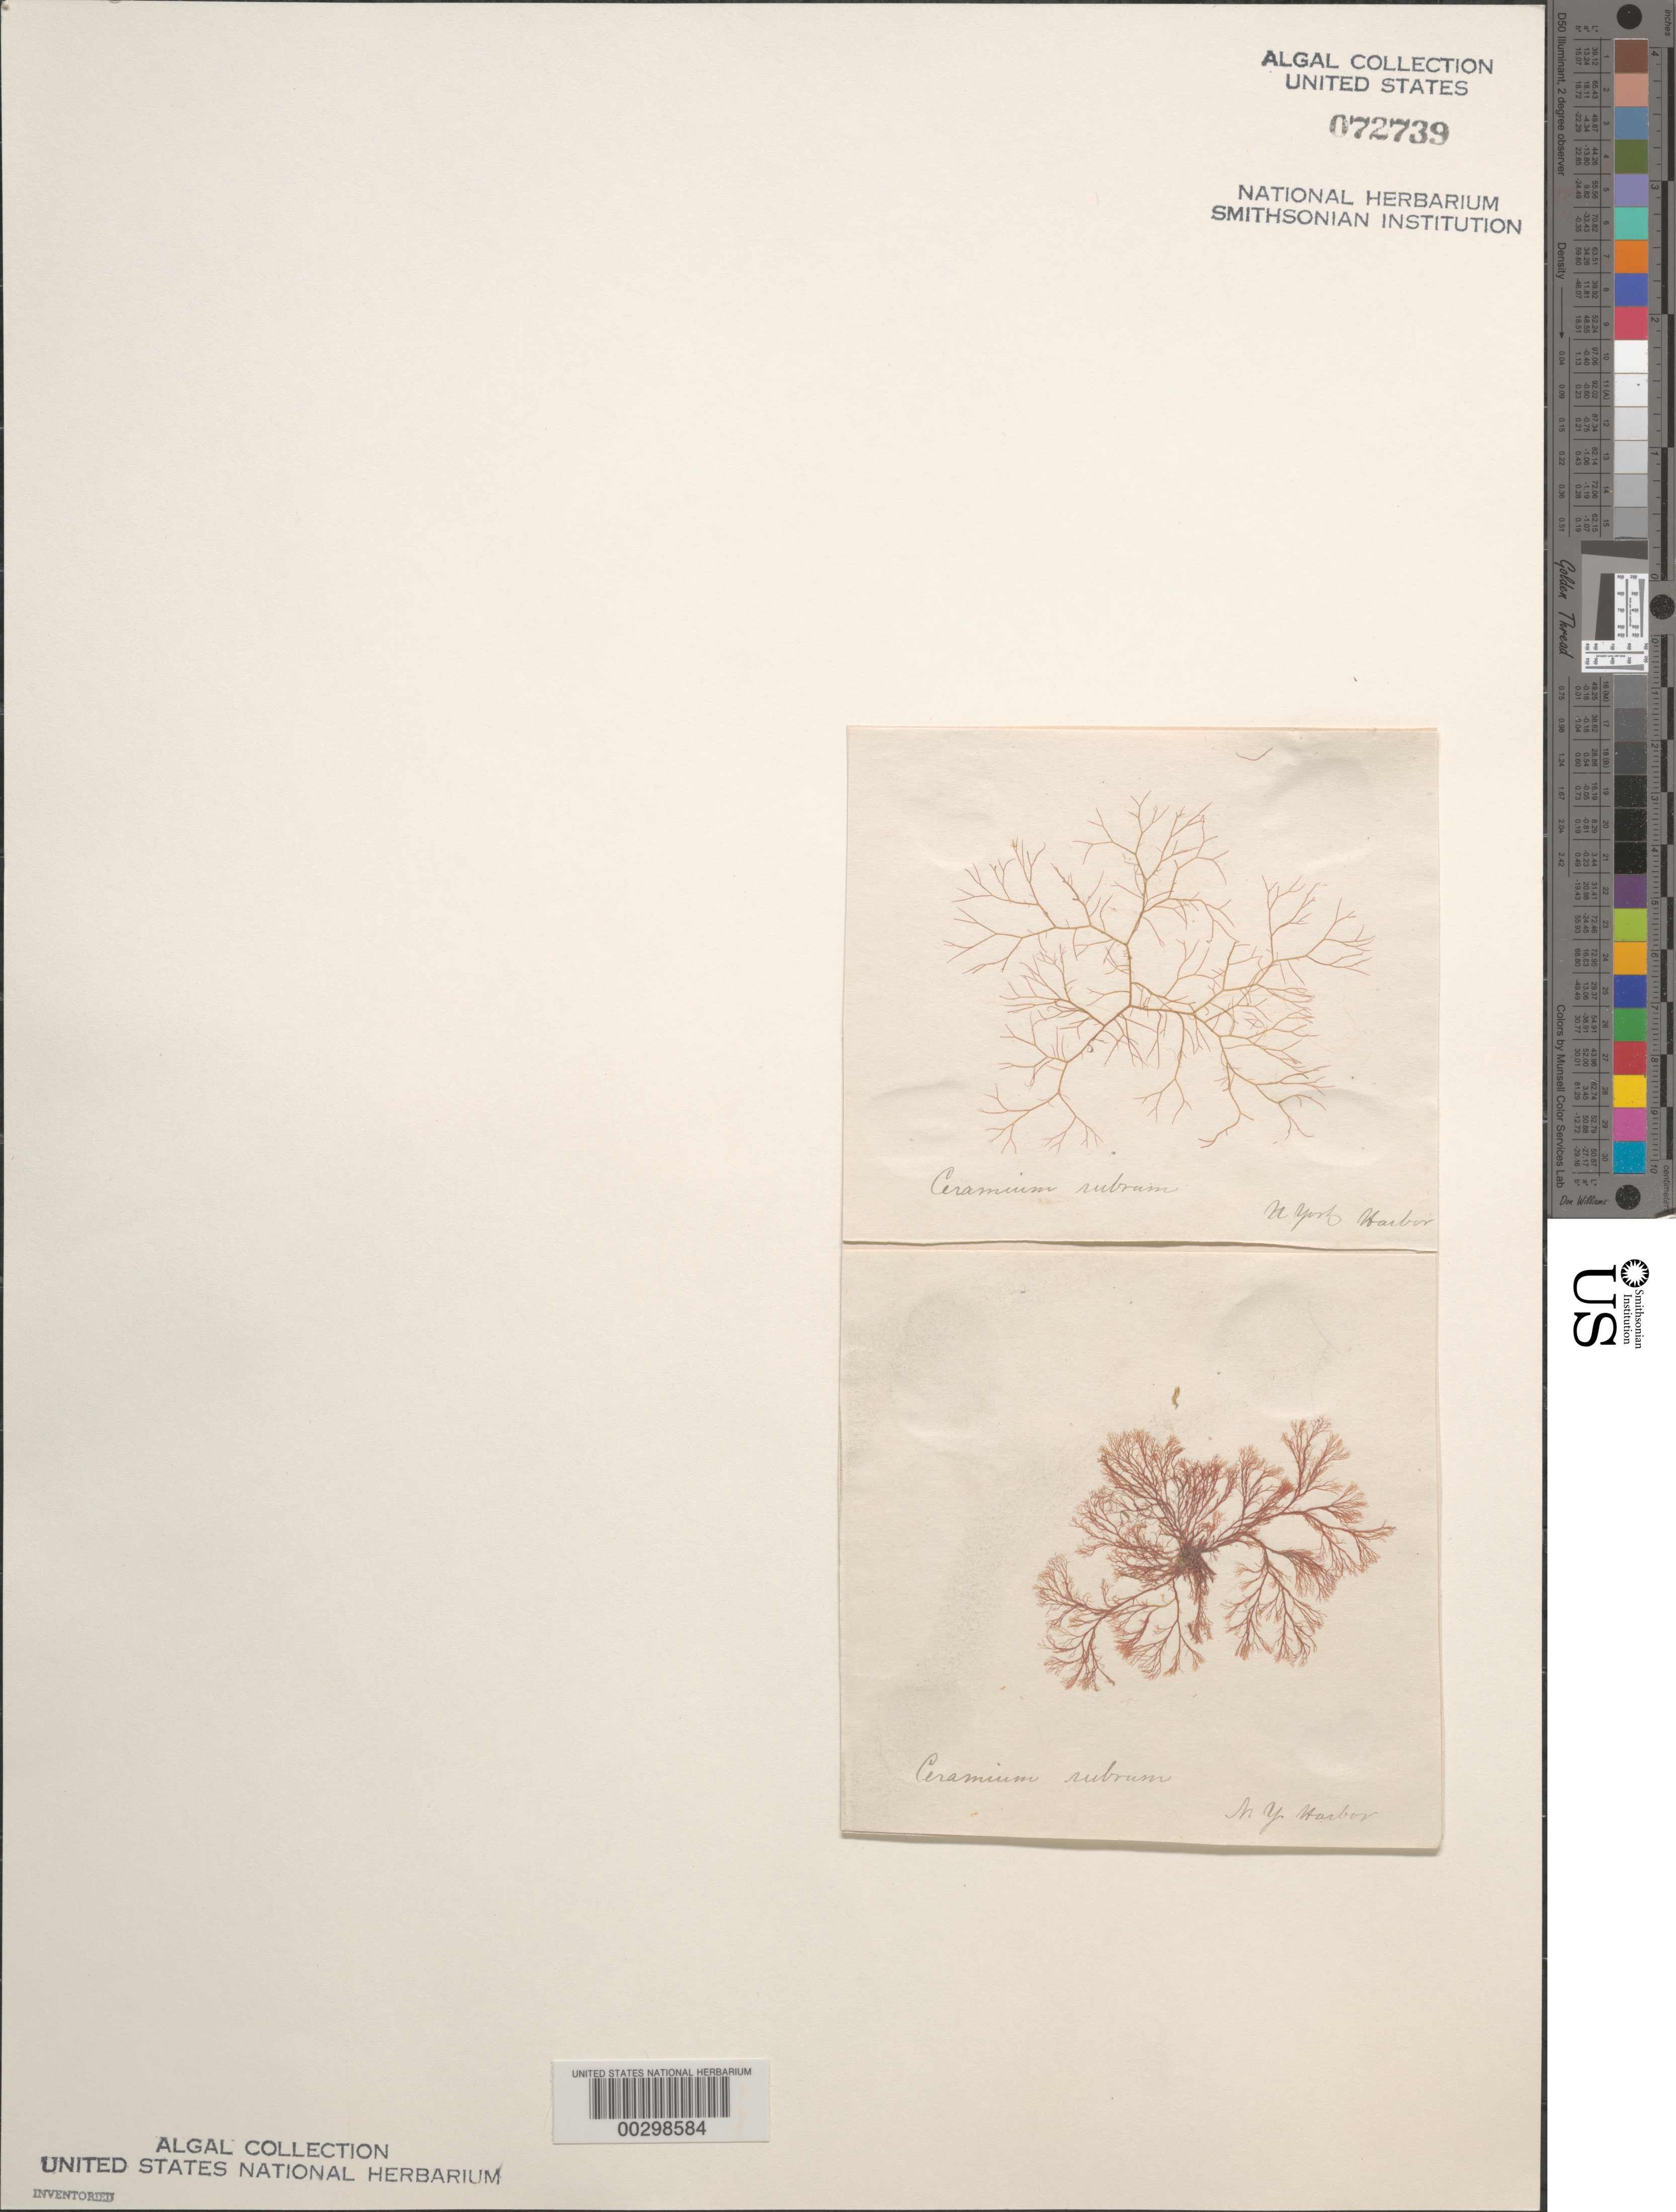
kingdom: Plantae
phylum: Rhodophyta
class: Florideophyceae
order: Ceramiales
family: Ceramiaceae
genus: Ceramium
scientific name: Ceramium rubrum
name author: C. Agardh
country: United States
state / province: New York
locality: New York Harbor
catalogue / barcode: US 72739